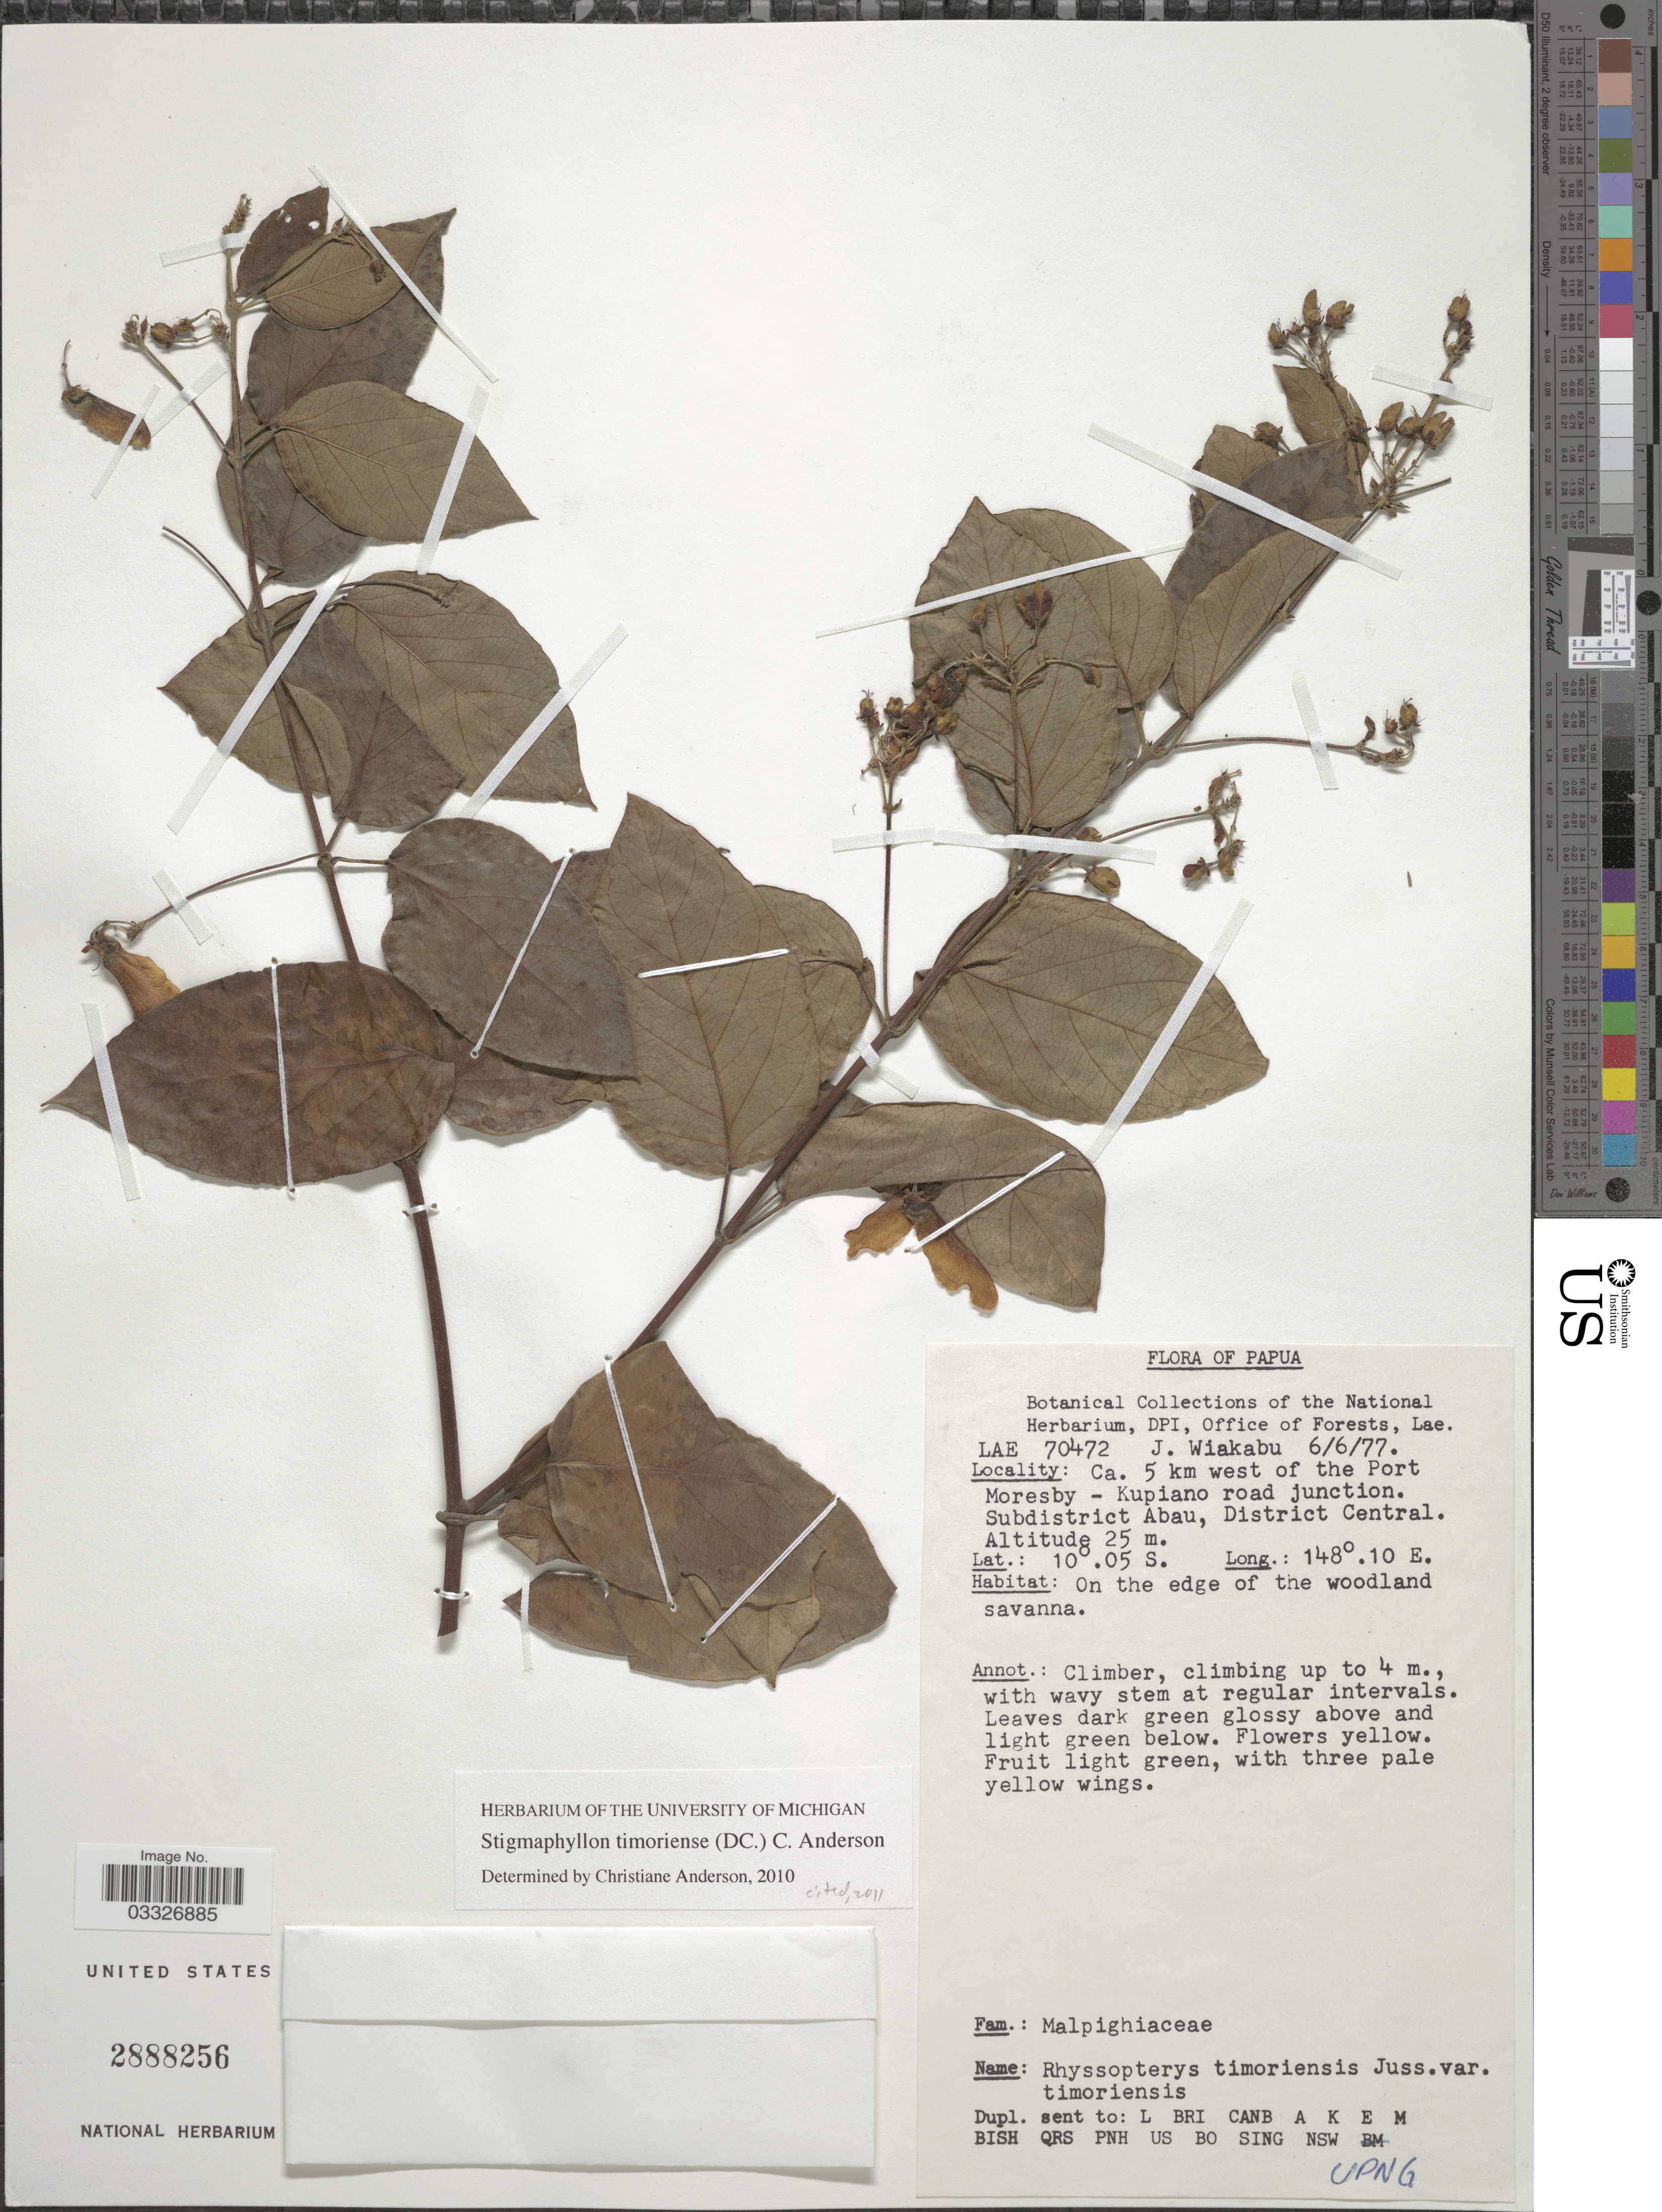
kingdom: Plantae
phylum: Tracheophyta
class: Magnoliopsida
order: Malpighiales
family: Malpighiaceae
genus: Stigmaphyllon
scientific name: Stigmaphyllon timoriense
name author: (DC.) C.E. Anderson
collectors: J. Wiakabu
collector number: LAE 70472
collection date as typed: Transcribed d/m/y: 6/6/77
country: Papua New Guinea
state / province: Central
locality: Papua. Ca. 5 km west of the Port Moresby - Kupiano road junction. Subdistrict Abau, District Central.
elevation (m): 25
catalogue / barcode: US 2888256